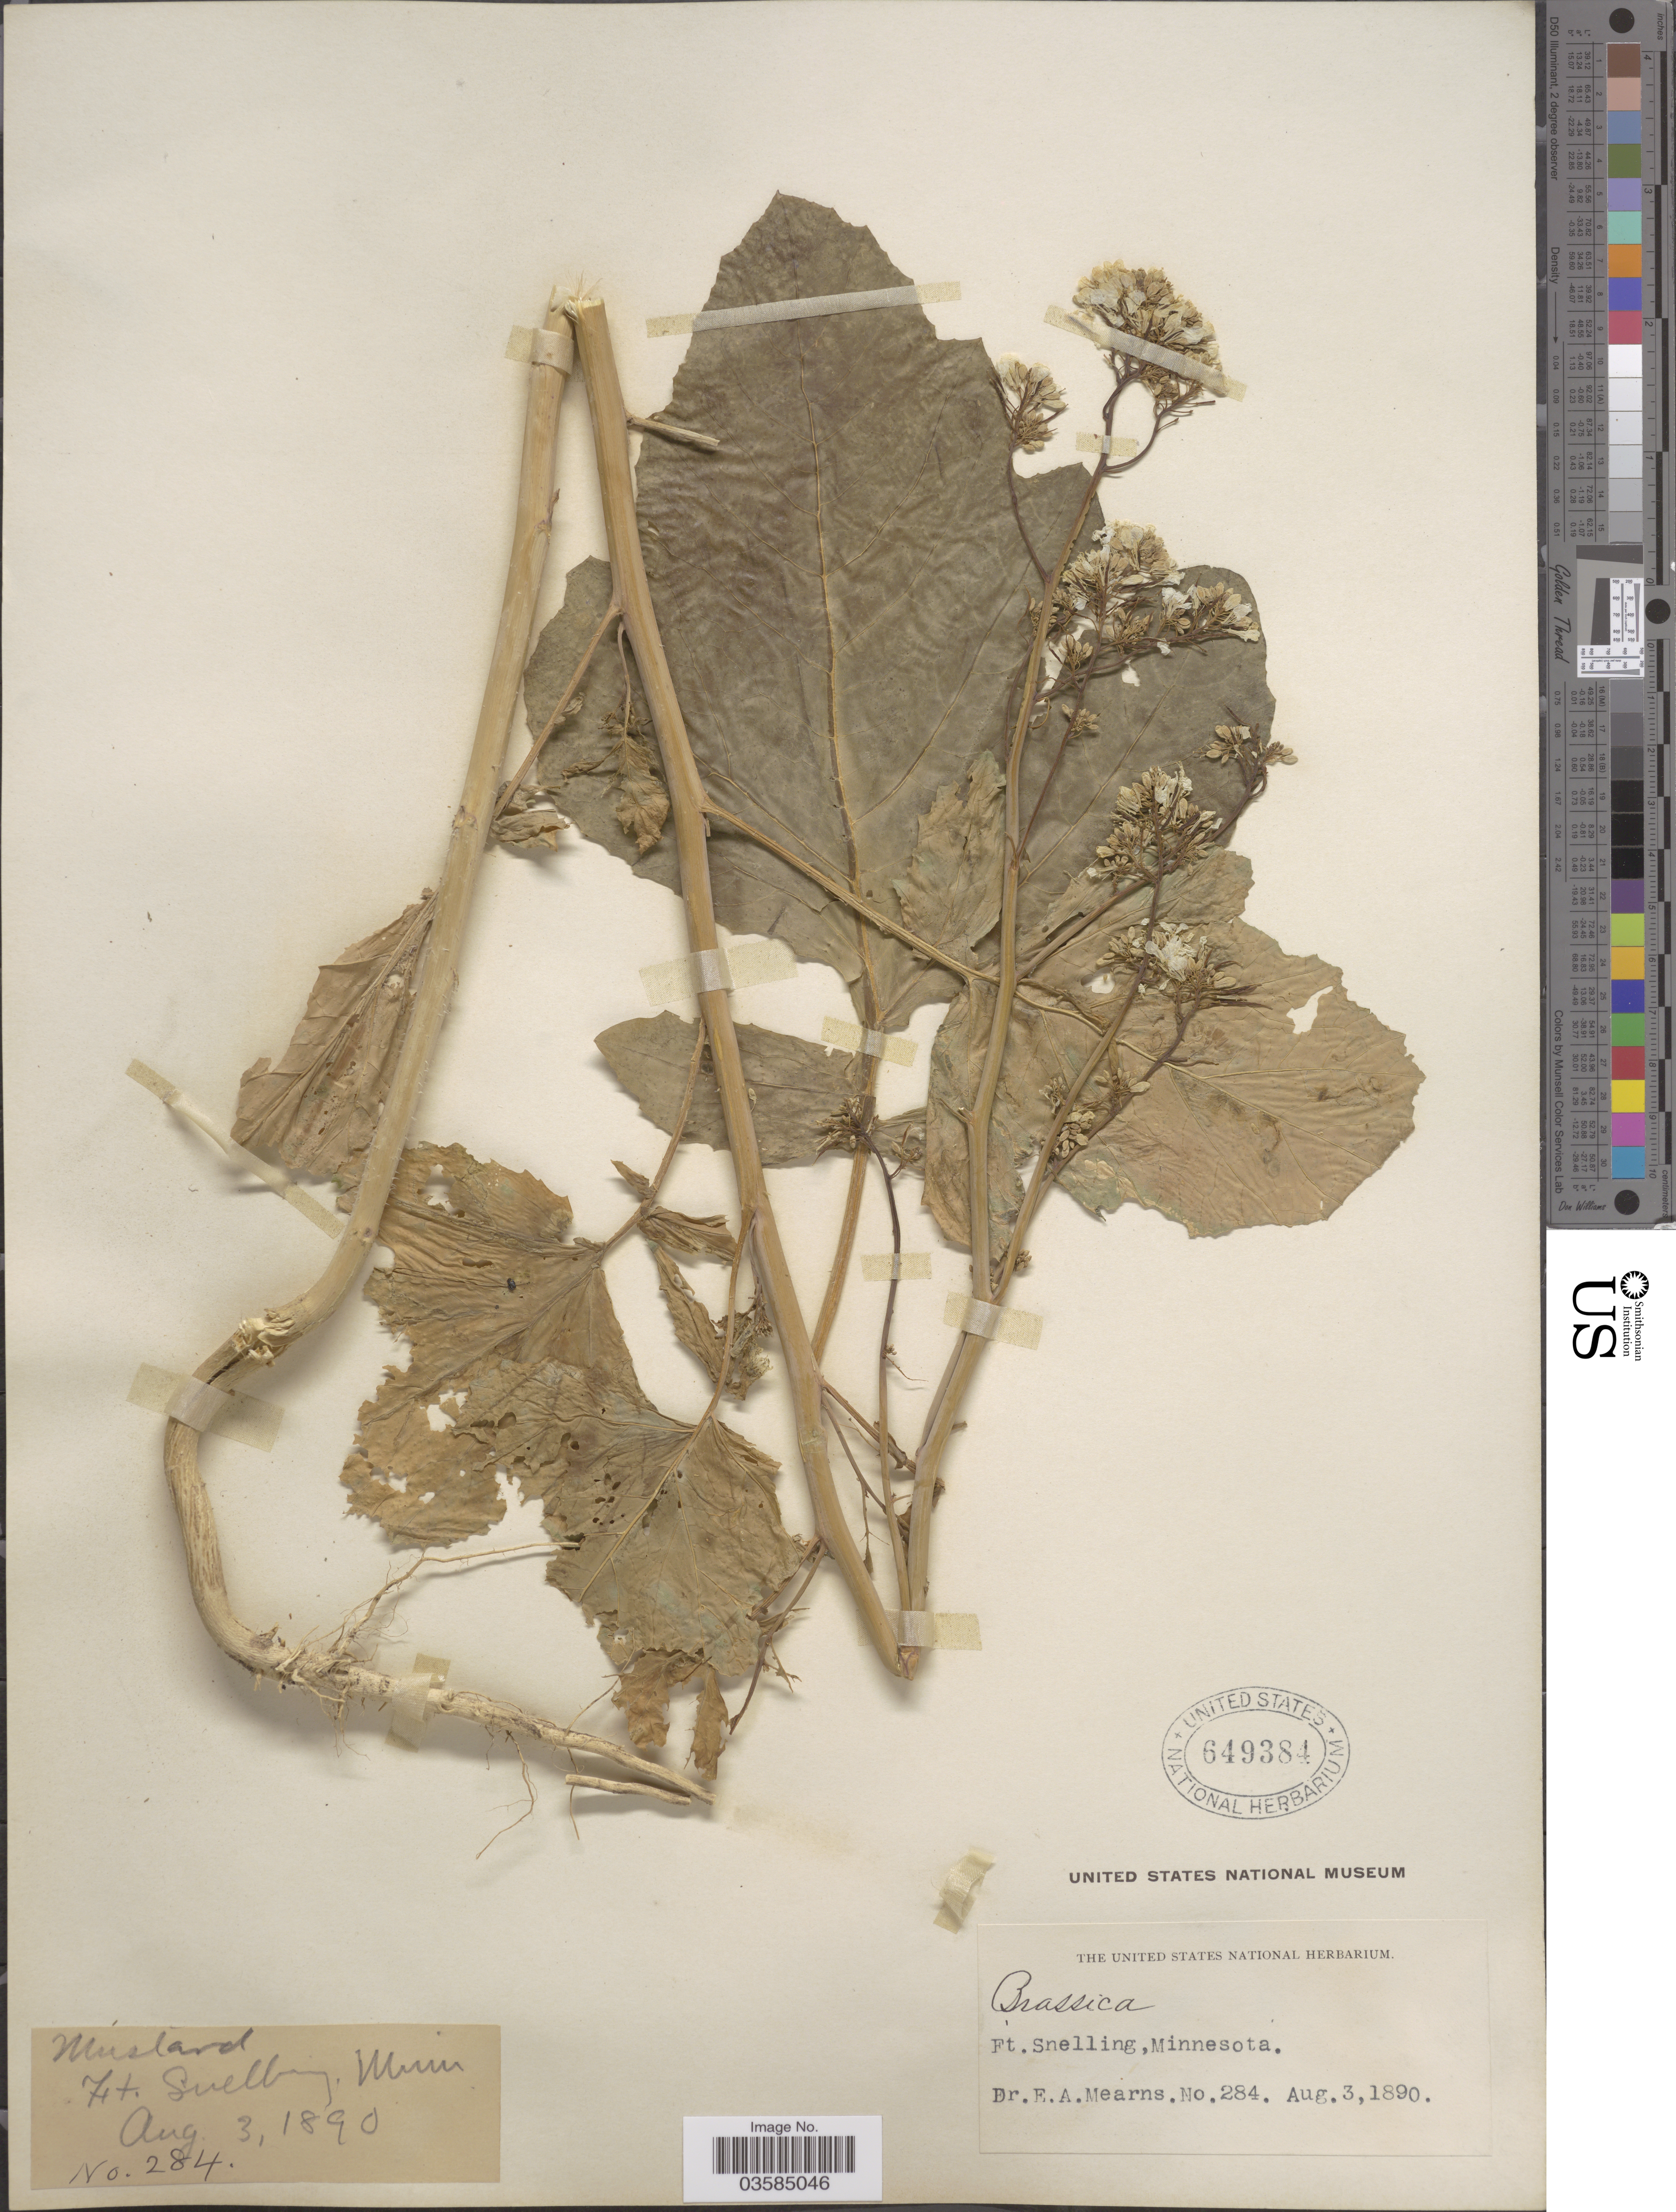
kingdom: Plantae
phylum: Tracheophyta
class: Magnoliopsida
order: Brassicales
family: Brassicaceae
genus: Brassica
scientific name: Brassica kaber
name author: (DC.) L.C. Wheeler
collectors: E. A. Mearns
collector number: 284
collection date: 1890-08-03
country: United States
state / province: Minnesota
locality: Ft. Snelling.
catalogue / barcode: US 649384